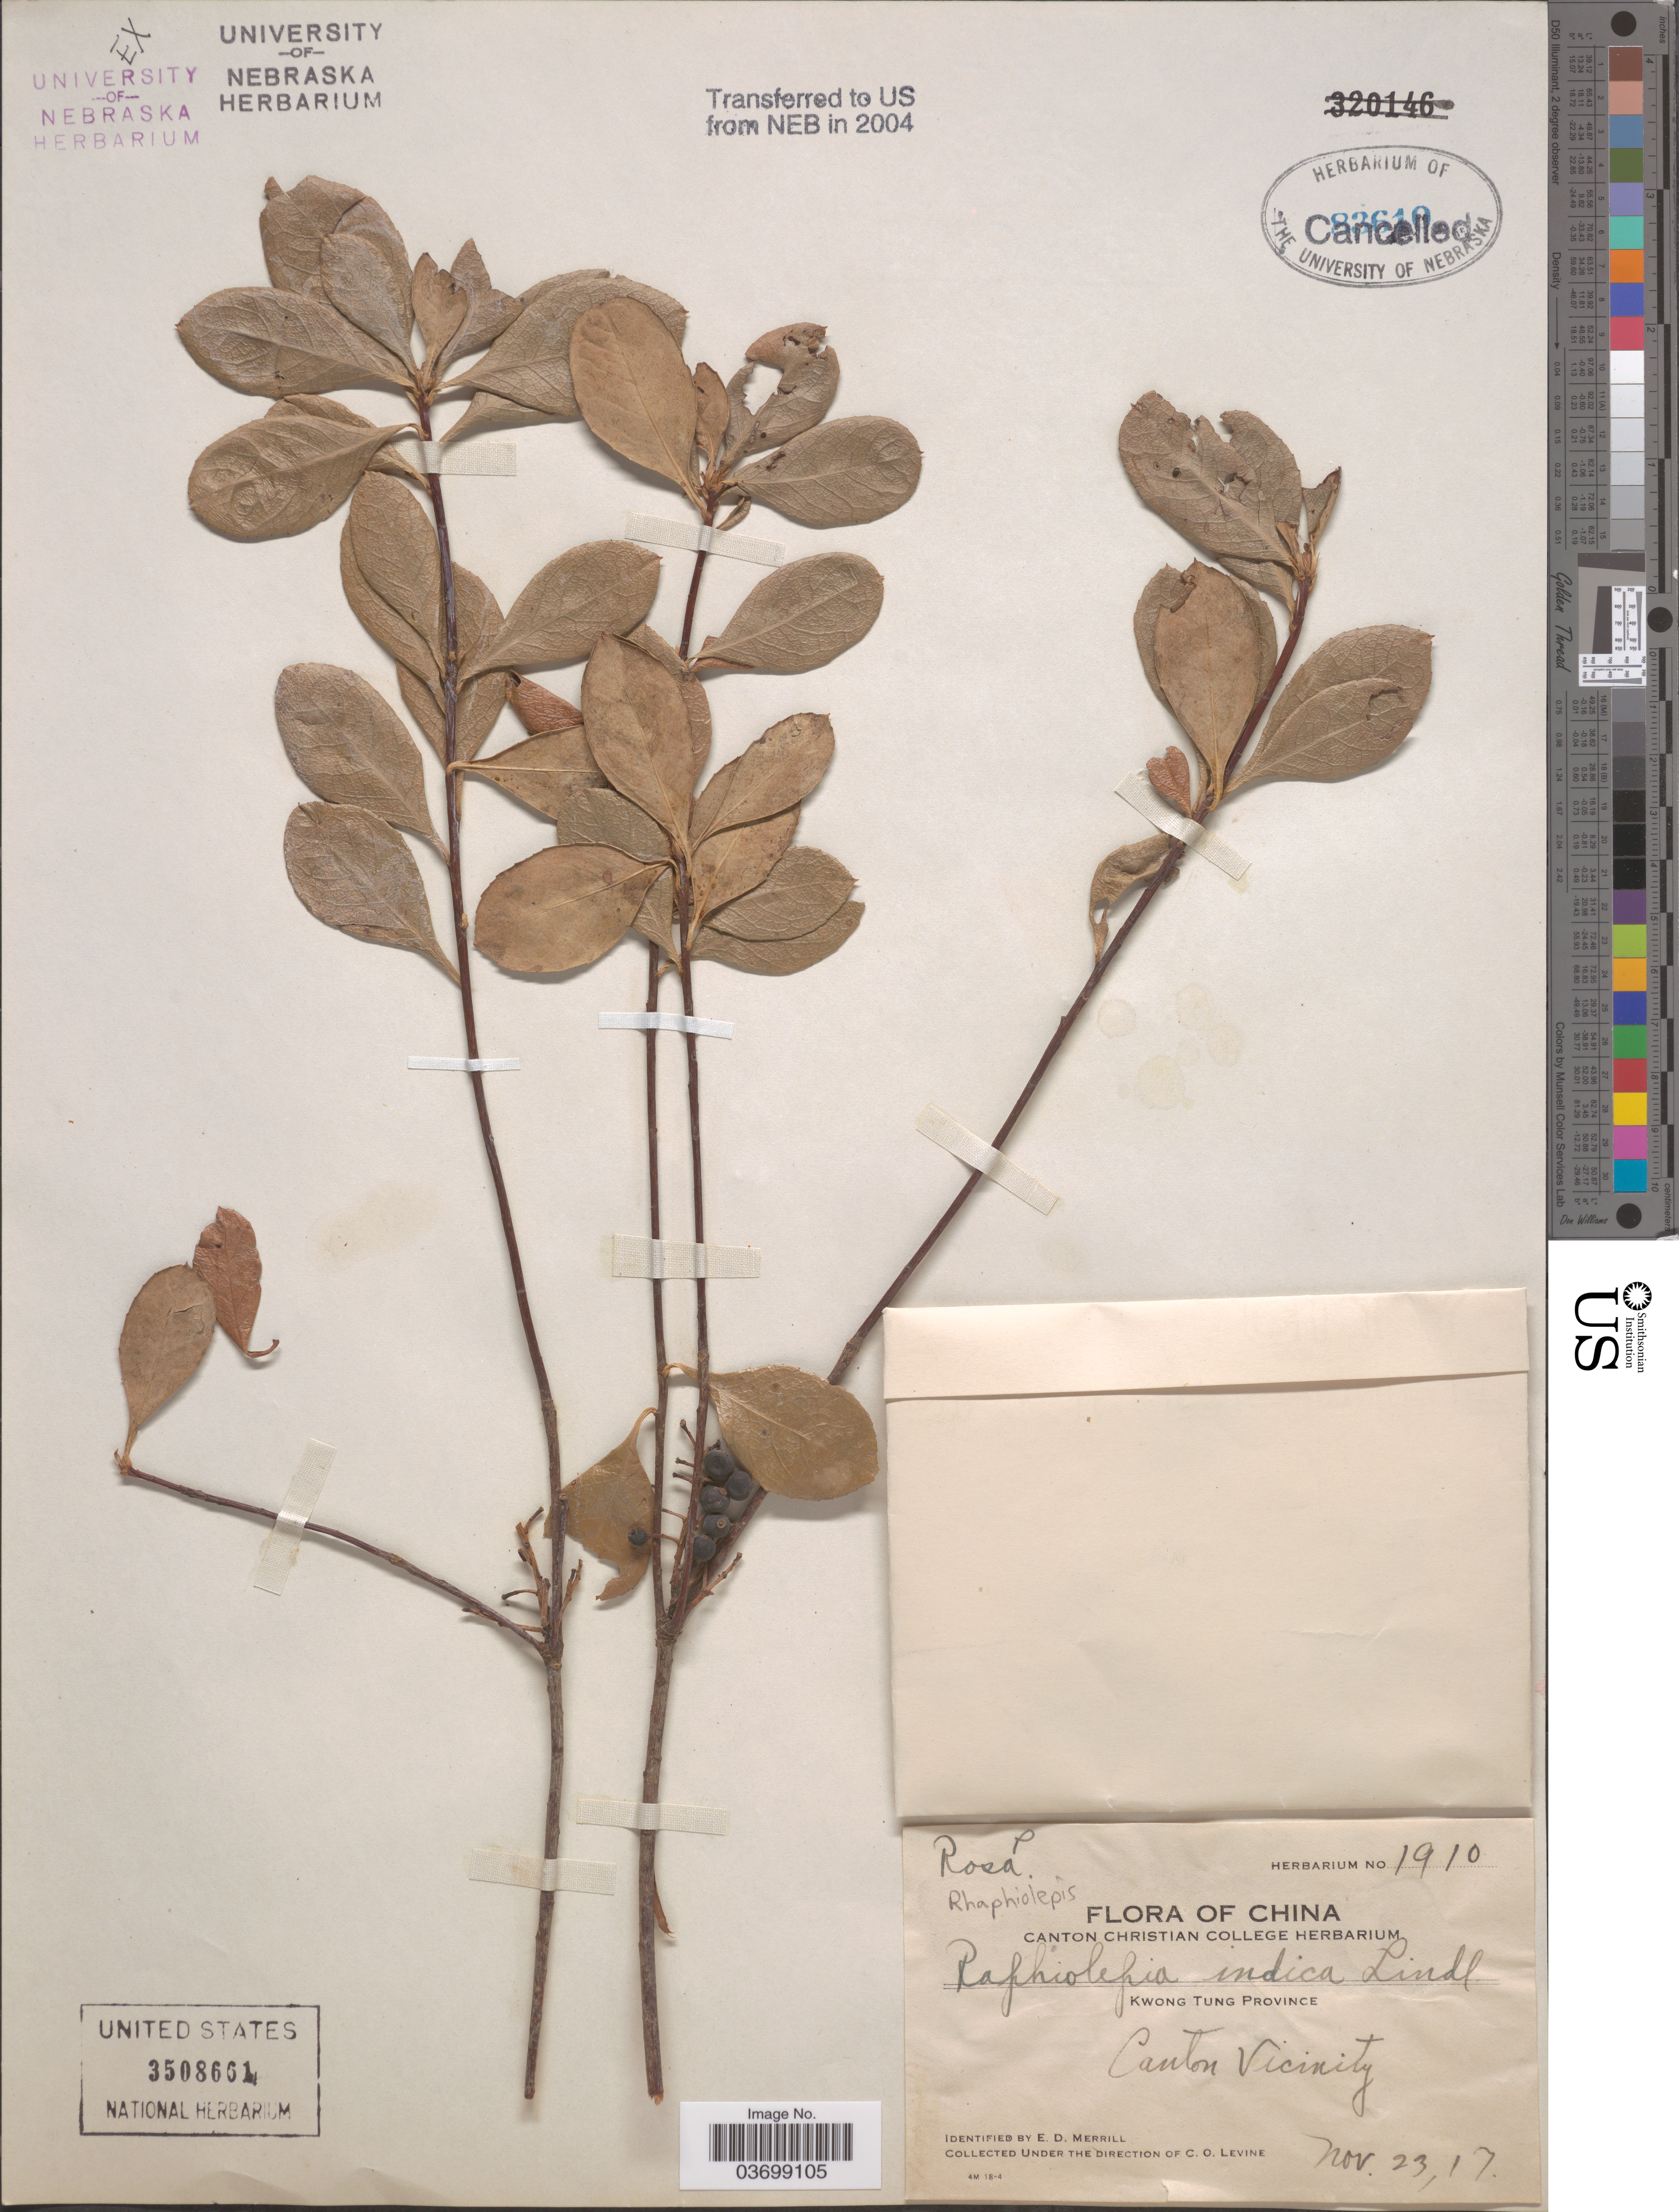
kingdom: Plantae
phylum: Tracheophyta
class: Magnoliopsida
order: Rosales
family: Rosaceae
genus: Rhaphiolepis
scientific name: Rhaphiolepis indica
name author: (L.) Lindl.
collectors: C. O. Levine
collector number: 1910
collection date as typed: Transcribed d/m/y: 23/11/17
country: China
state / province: Guangdong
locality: Kwong Tung Province. Canton Vicinity.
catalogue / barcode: US 3508661